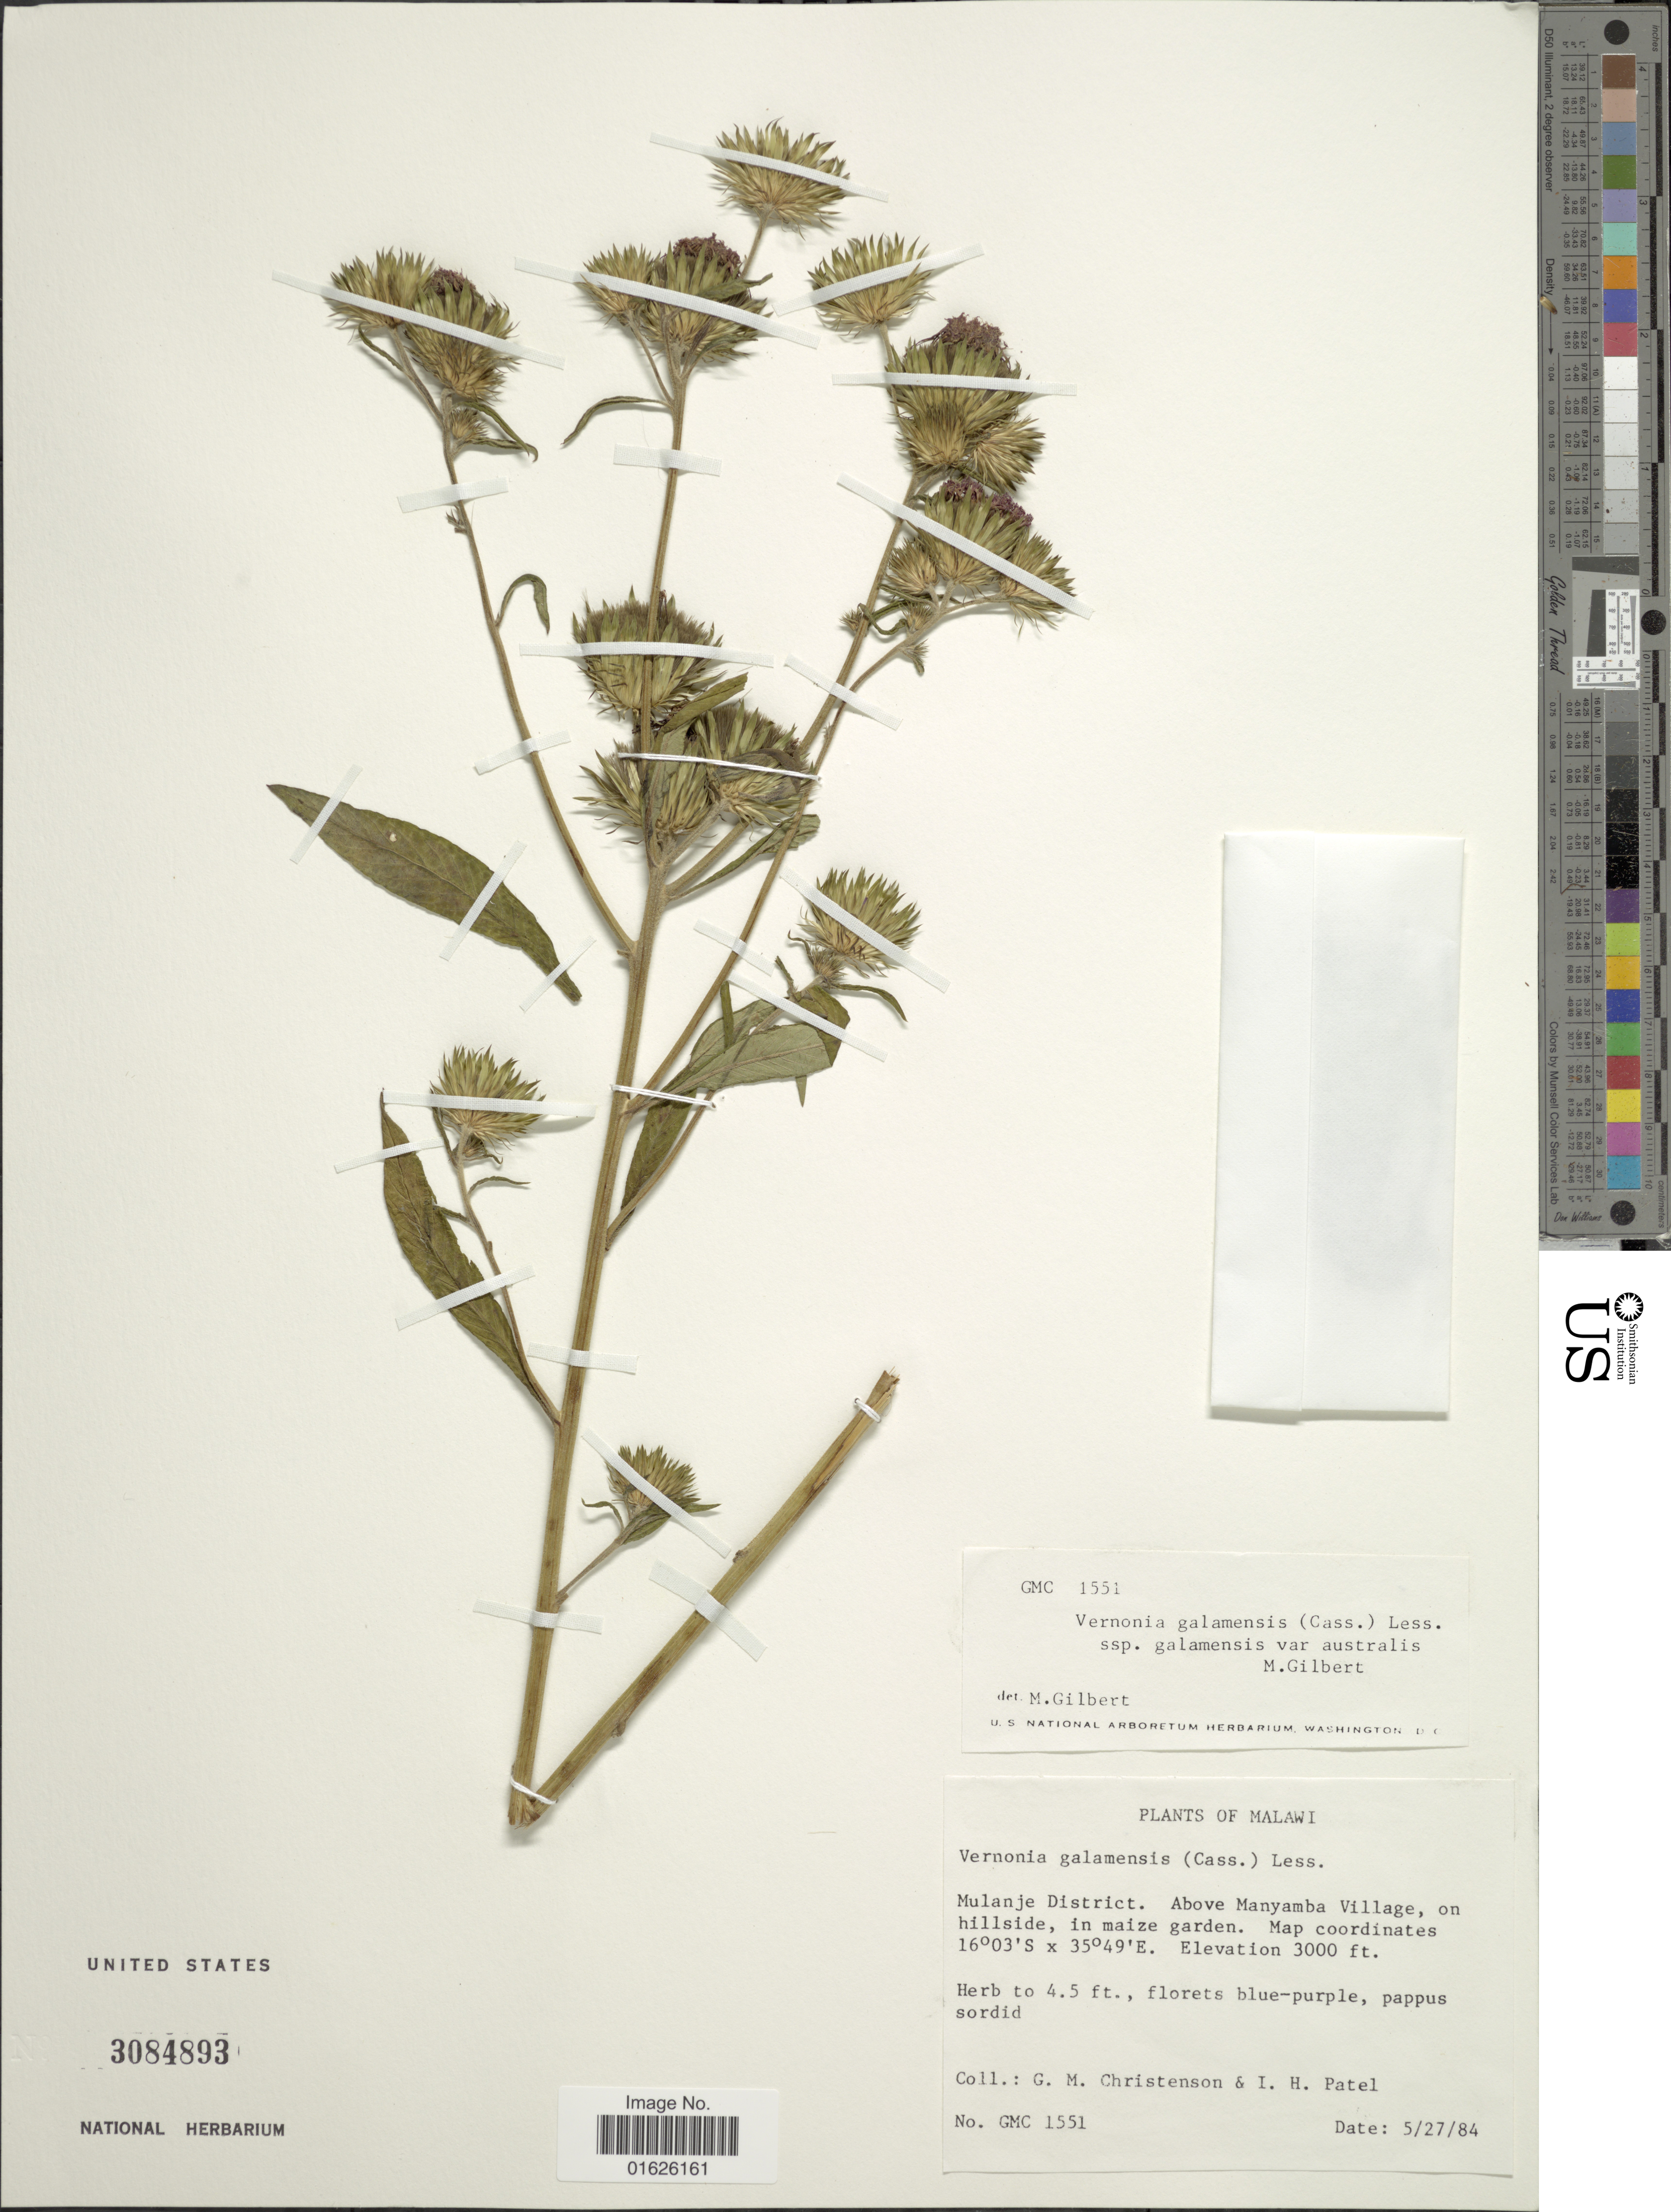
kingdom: Plantae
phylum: Tracheophyta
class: Magnoliopsida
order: Asterales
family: Asteraceae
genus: Centrapalus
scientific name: Centrapalus pauciflorus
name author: (Willd.) H. Rob.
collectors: G. Christenson & I. Patel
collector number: GMC 1551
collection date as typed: Transcribed d/m/y: 27/5/84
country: Malawi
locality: Mulanje District, Above Manyamba Village, On hillside , in maize garden.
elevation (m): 914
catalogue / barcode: US 3084893